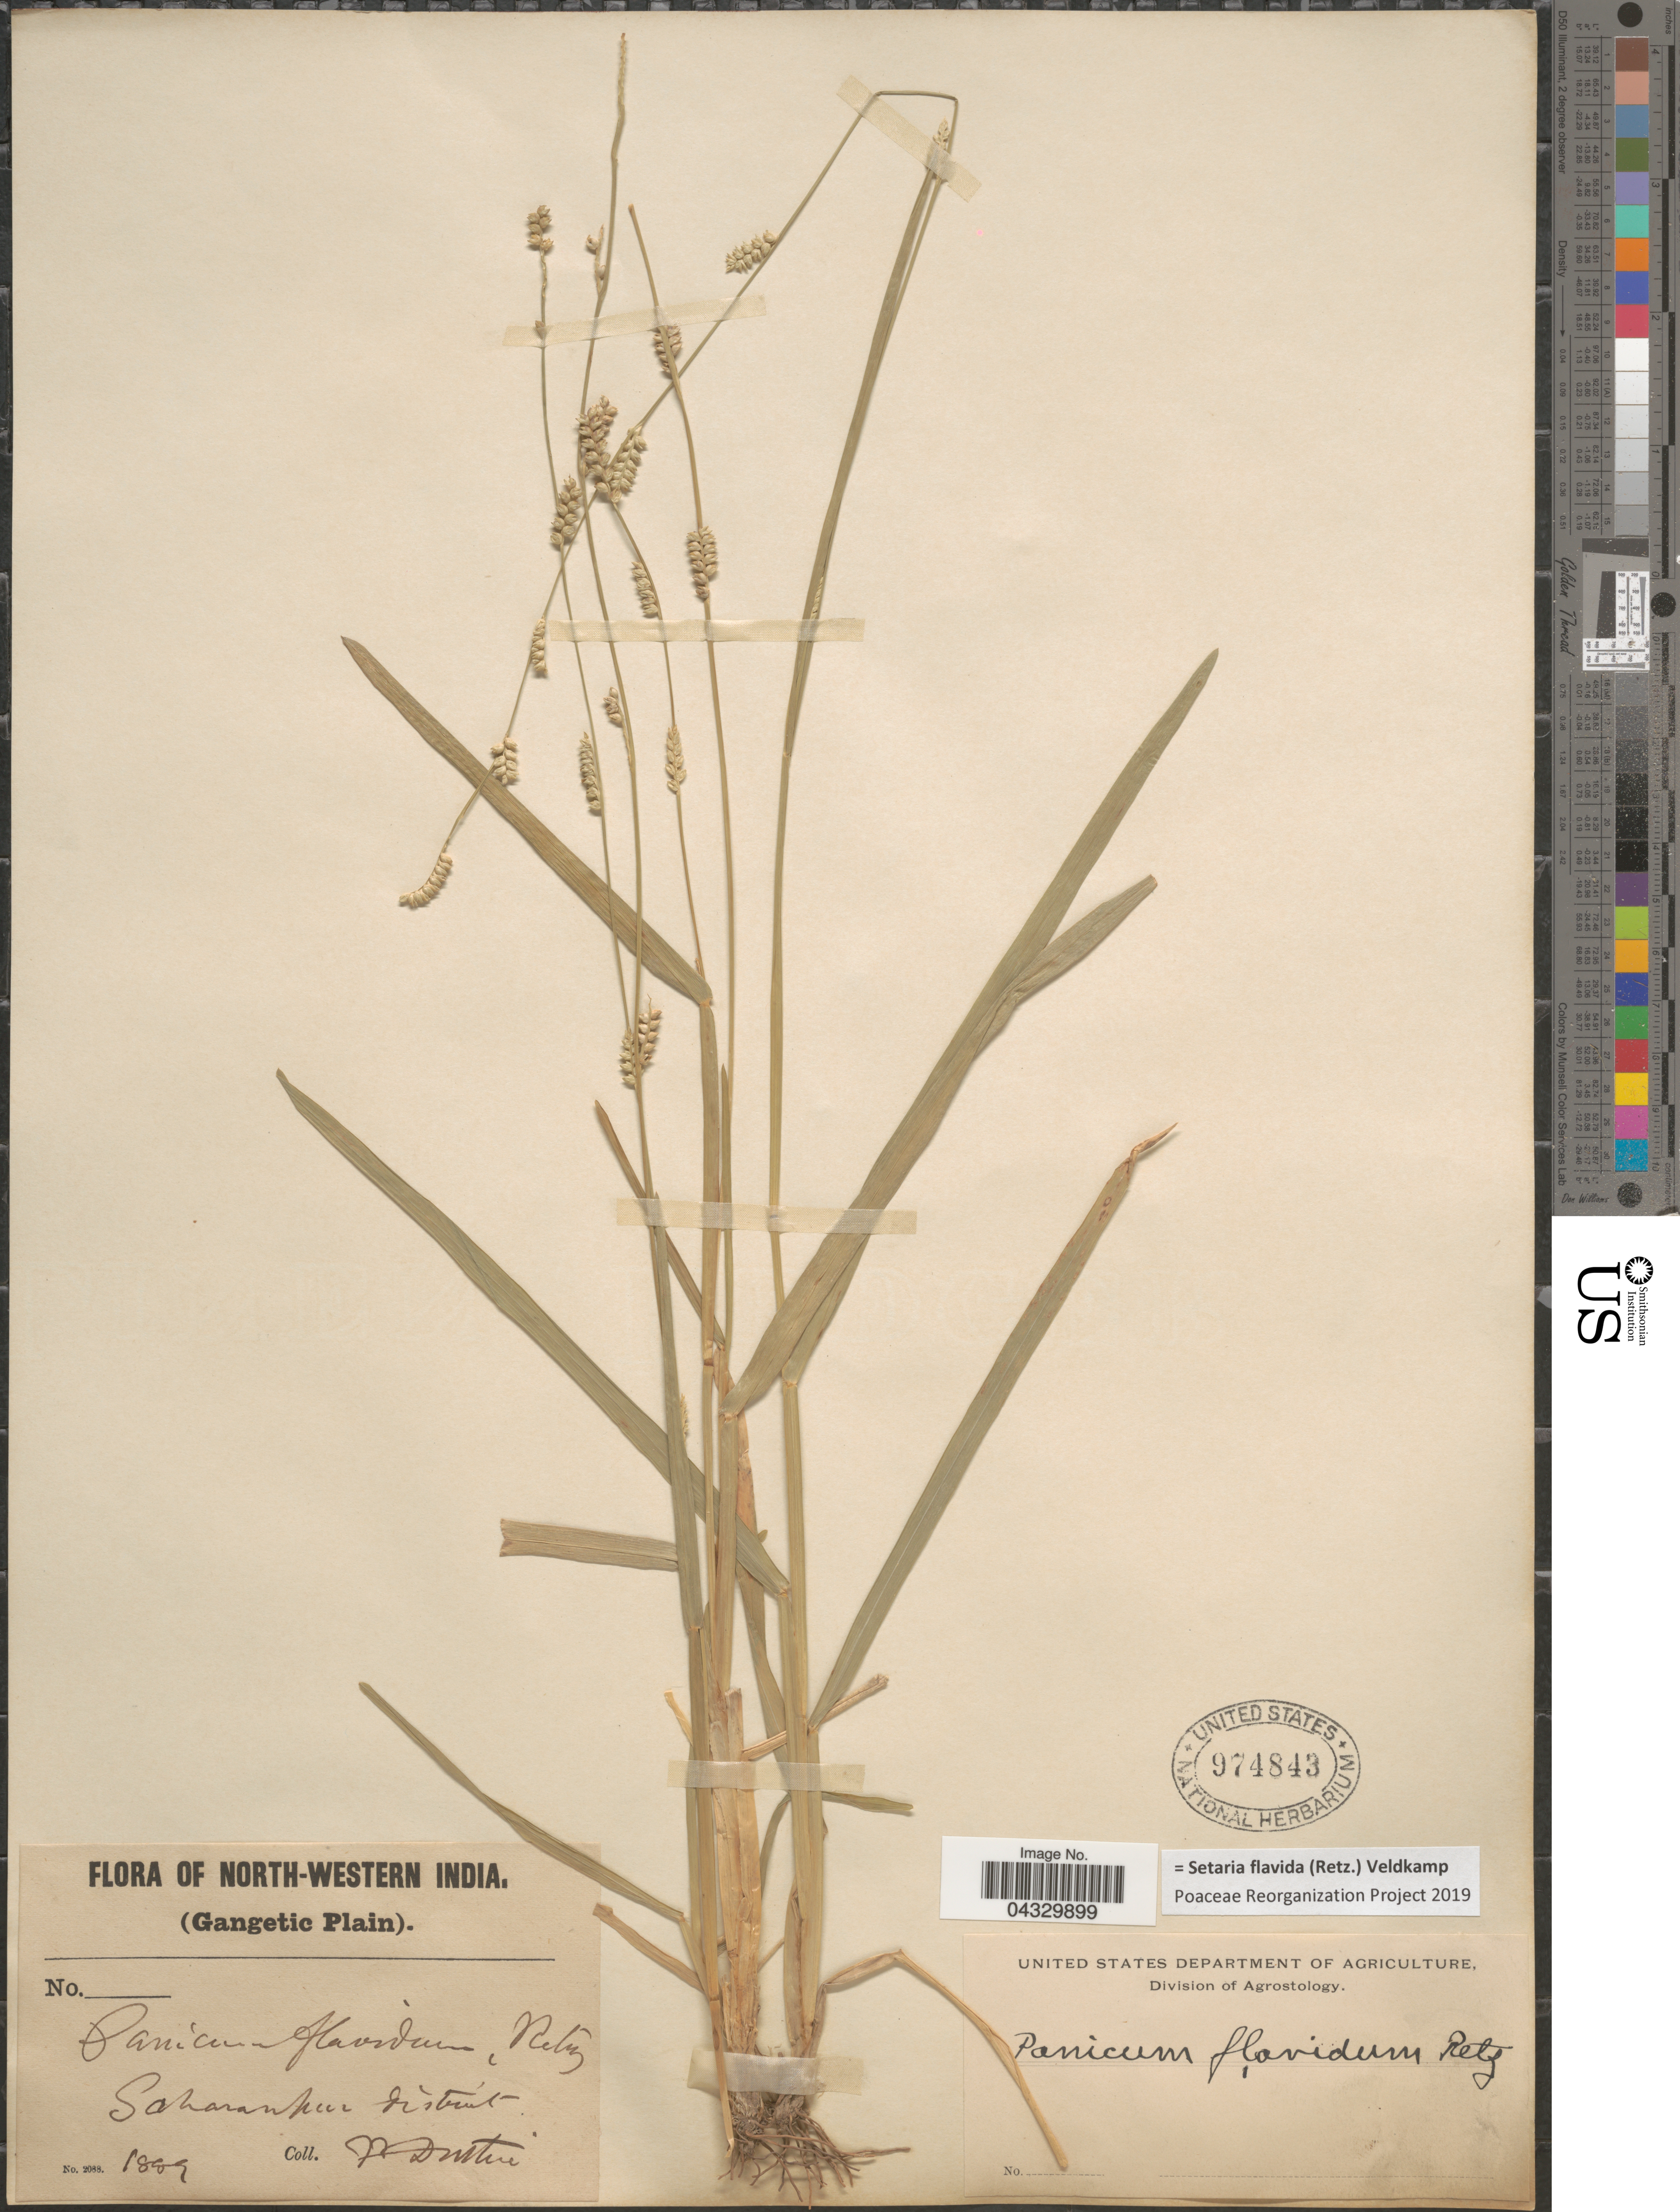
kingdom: Plantae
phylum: Tracheophyta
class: Liliopsida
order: Poales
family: Poaceae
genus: Setaria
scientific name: Setaria flavida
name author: (Retz.) Veldkamp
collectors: J. F. Duthie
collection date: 1889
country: India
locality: North-Western India. Saharanpur District.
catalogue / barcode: US 974843